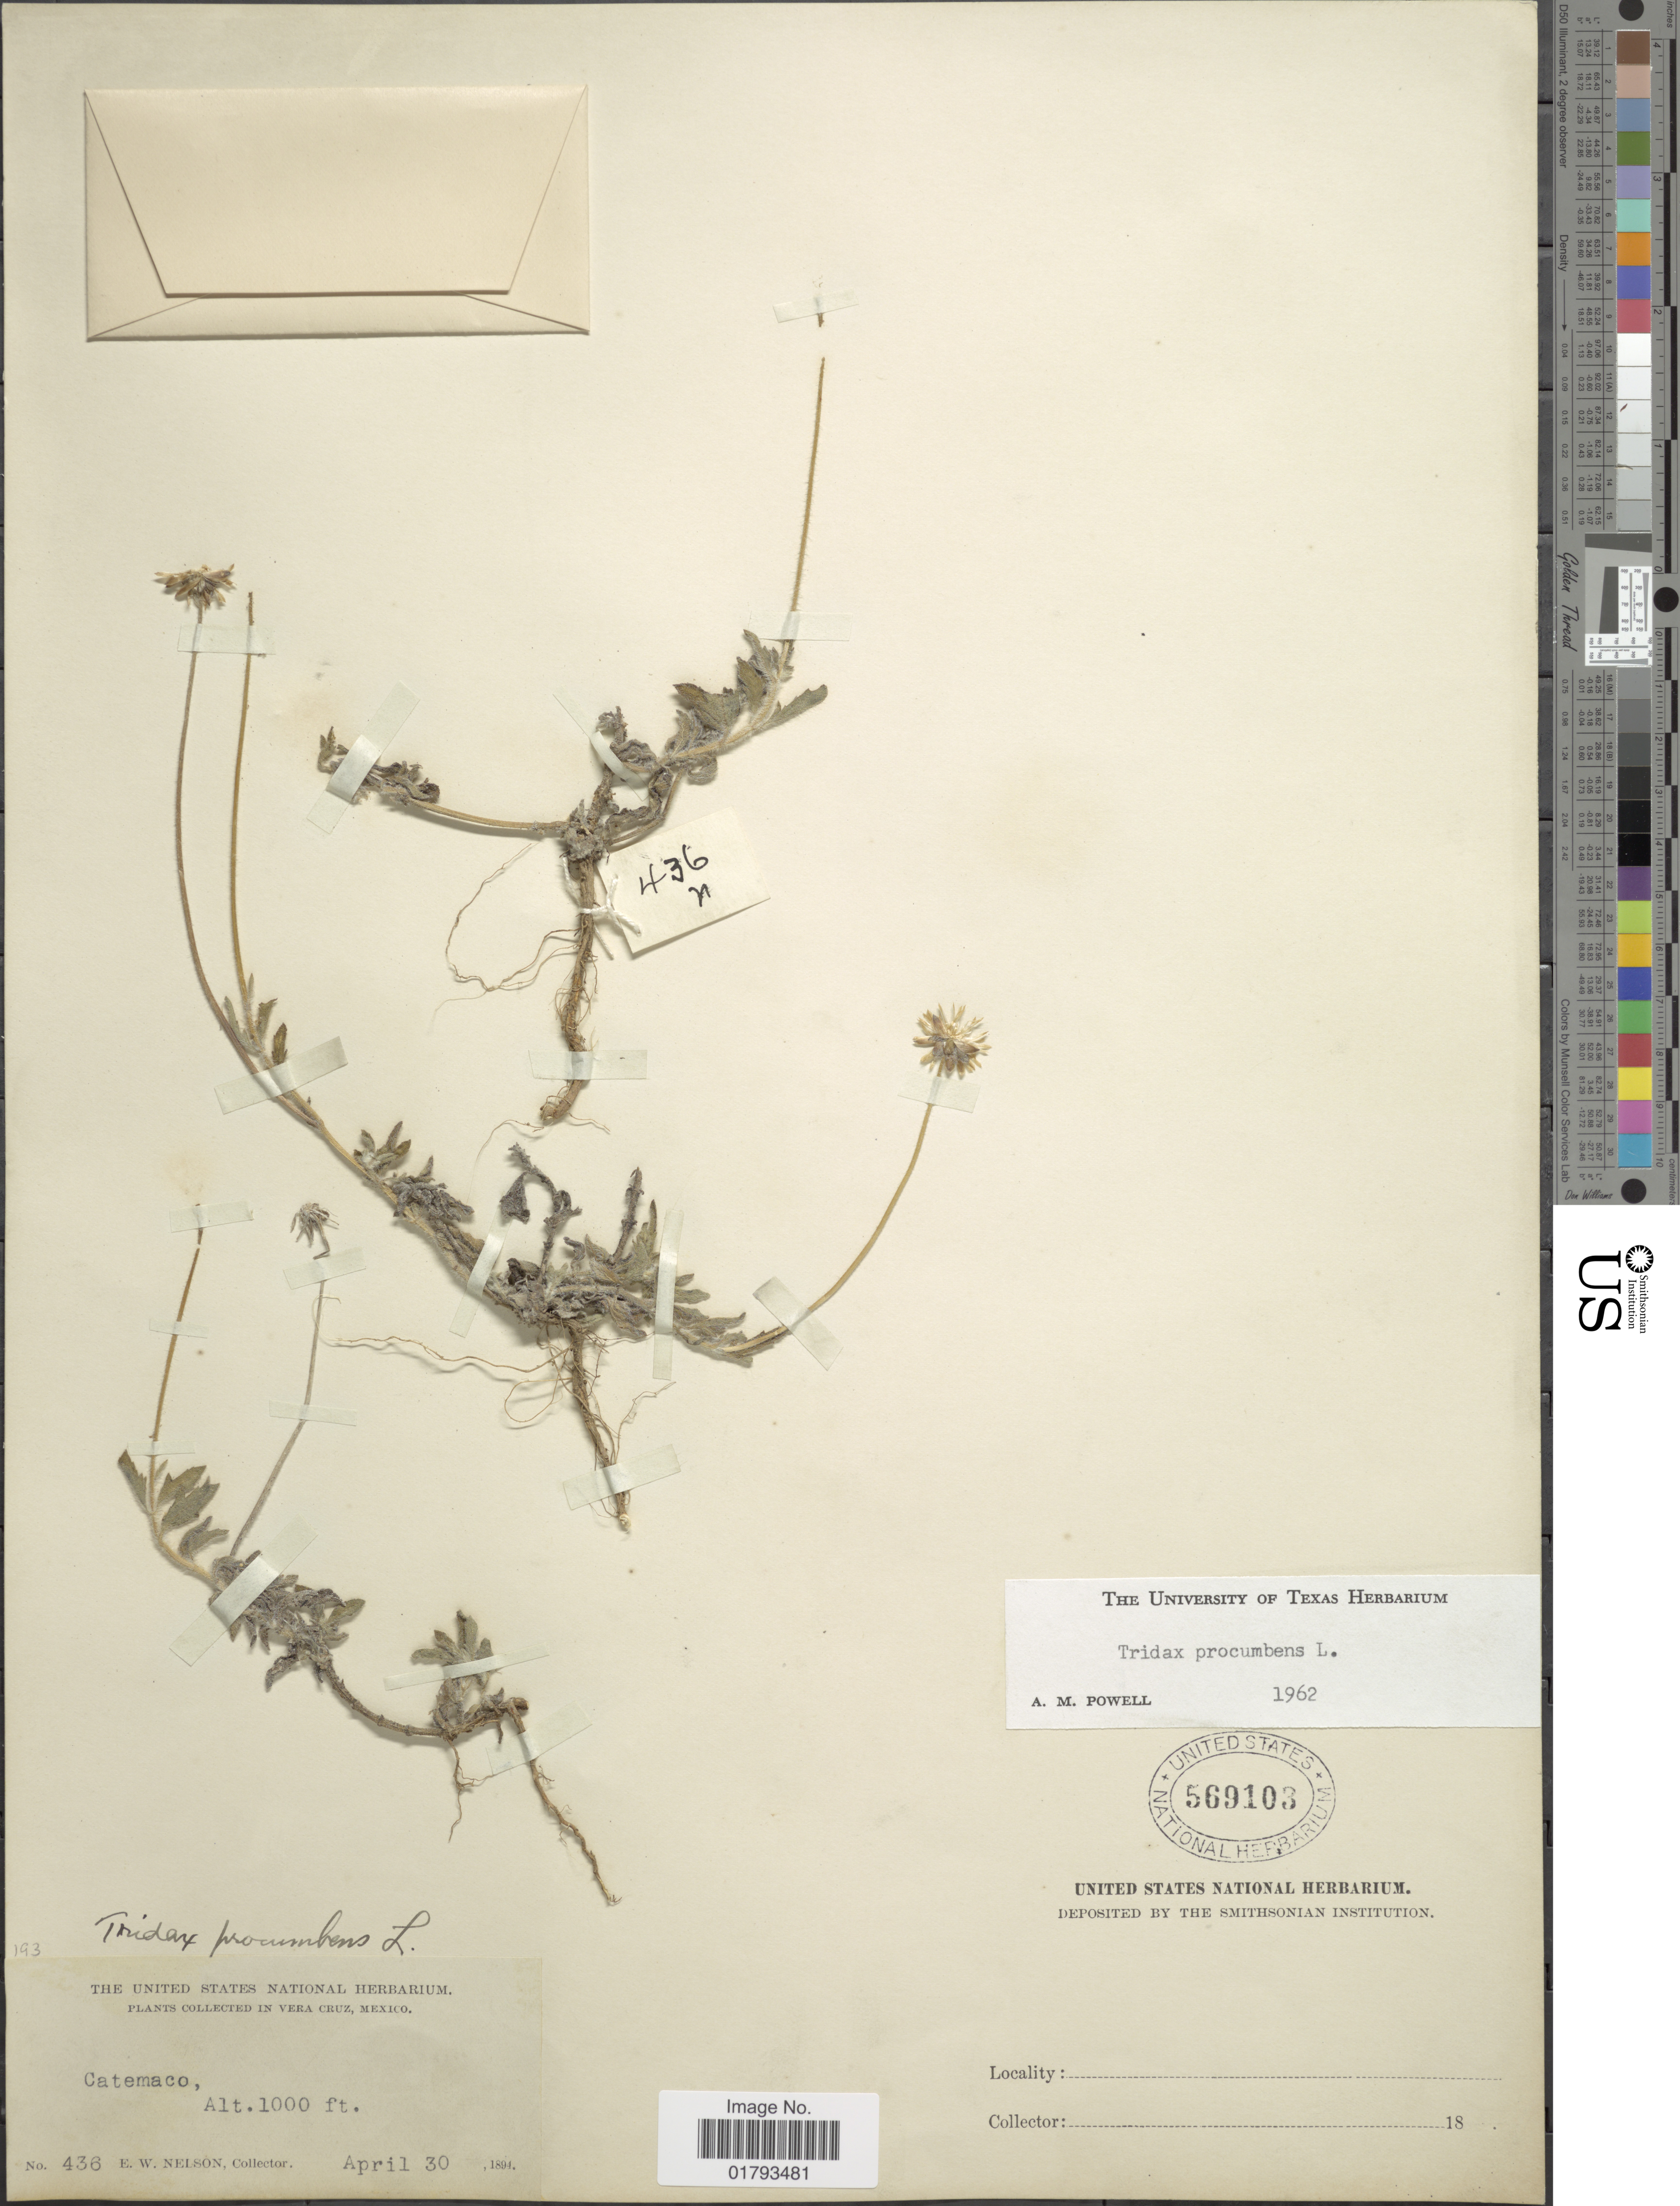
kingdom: Plantae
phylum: Tracheophyta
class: Magnoliopsida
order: Asterales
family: Asteraceae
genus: Tridax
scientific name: Tridax procumbens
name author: L.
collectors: E. W. Nelson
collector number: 436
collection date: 1794-04-30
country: Mexico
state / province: Veracruz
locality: Vera Cruz, Mexico. Catemaco.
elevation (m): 305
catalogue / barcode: US 569103